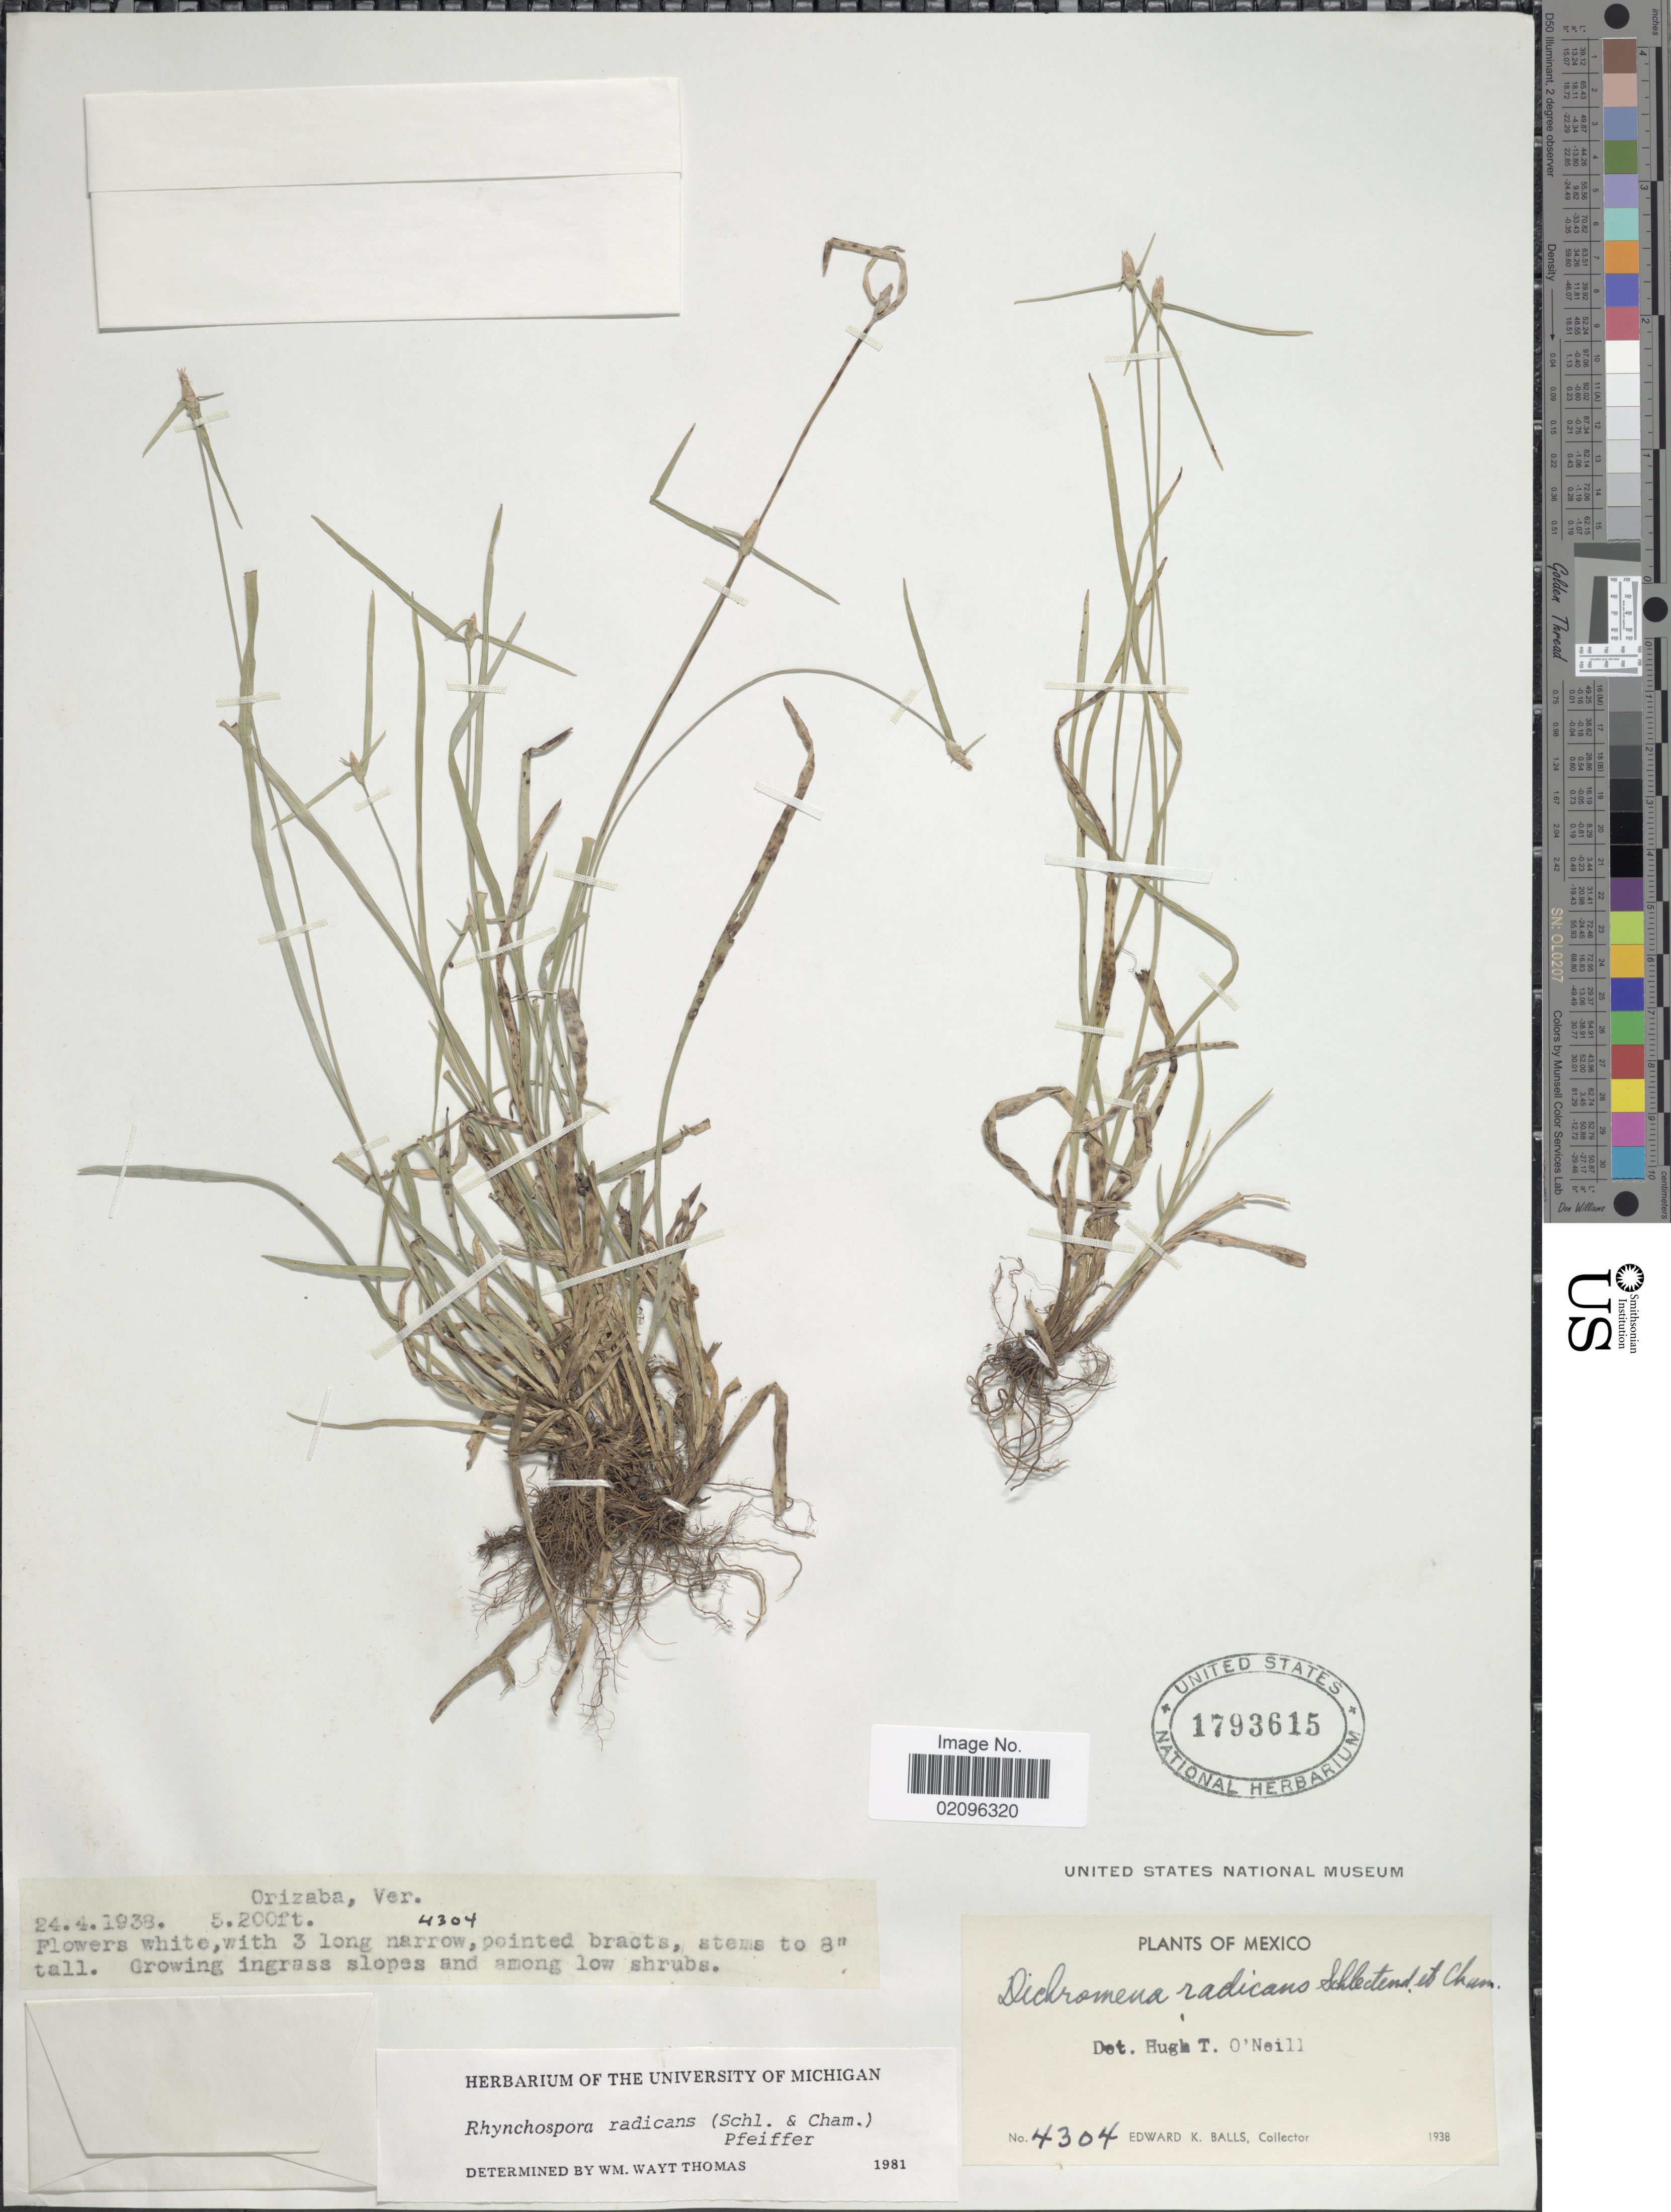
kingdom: Plantae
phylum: Tracheophyta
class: Liliopsida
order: Poales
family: Cyperaceae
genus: Rhynchospora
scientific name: Rhynchospora radicans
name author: (Schltdl. & Cham.) H. Pfeiff.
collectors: E. K. Balls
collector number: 4304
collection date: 1938-04-24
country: Mexico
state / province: Veracruz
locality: Orizaba, Ver. Growing in grass slopes and among low shrubs.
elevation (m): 1585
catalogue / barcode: US 1793615